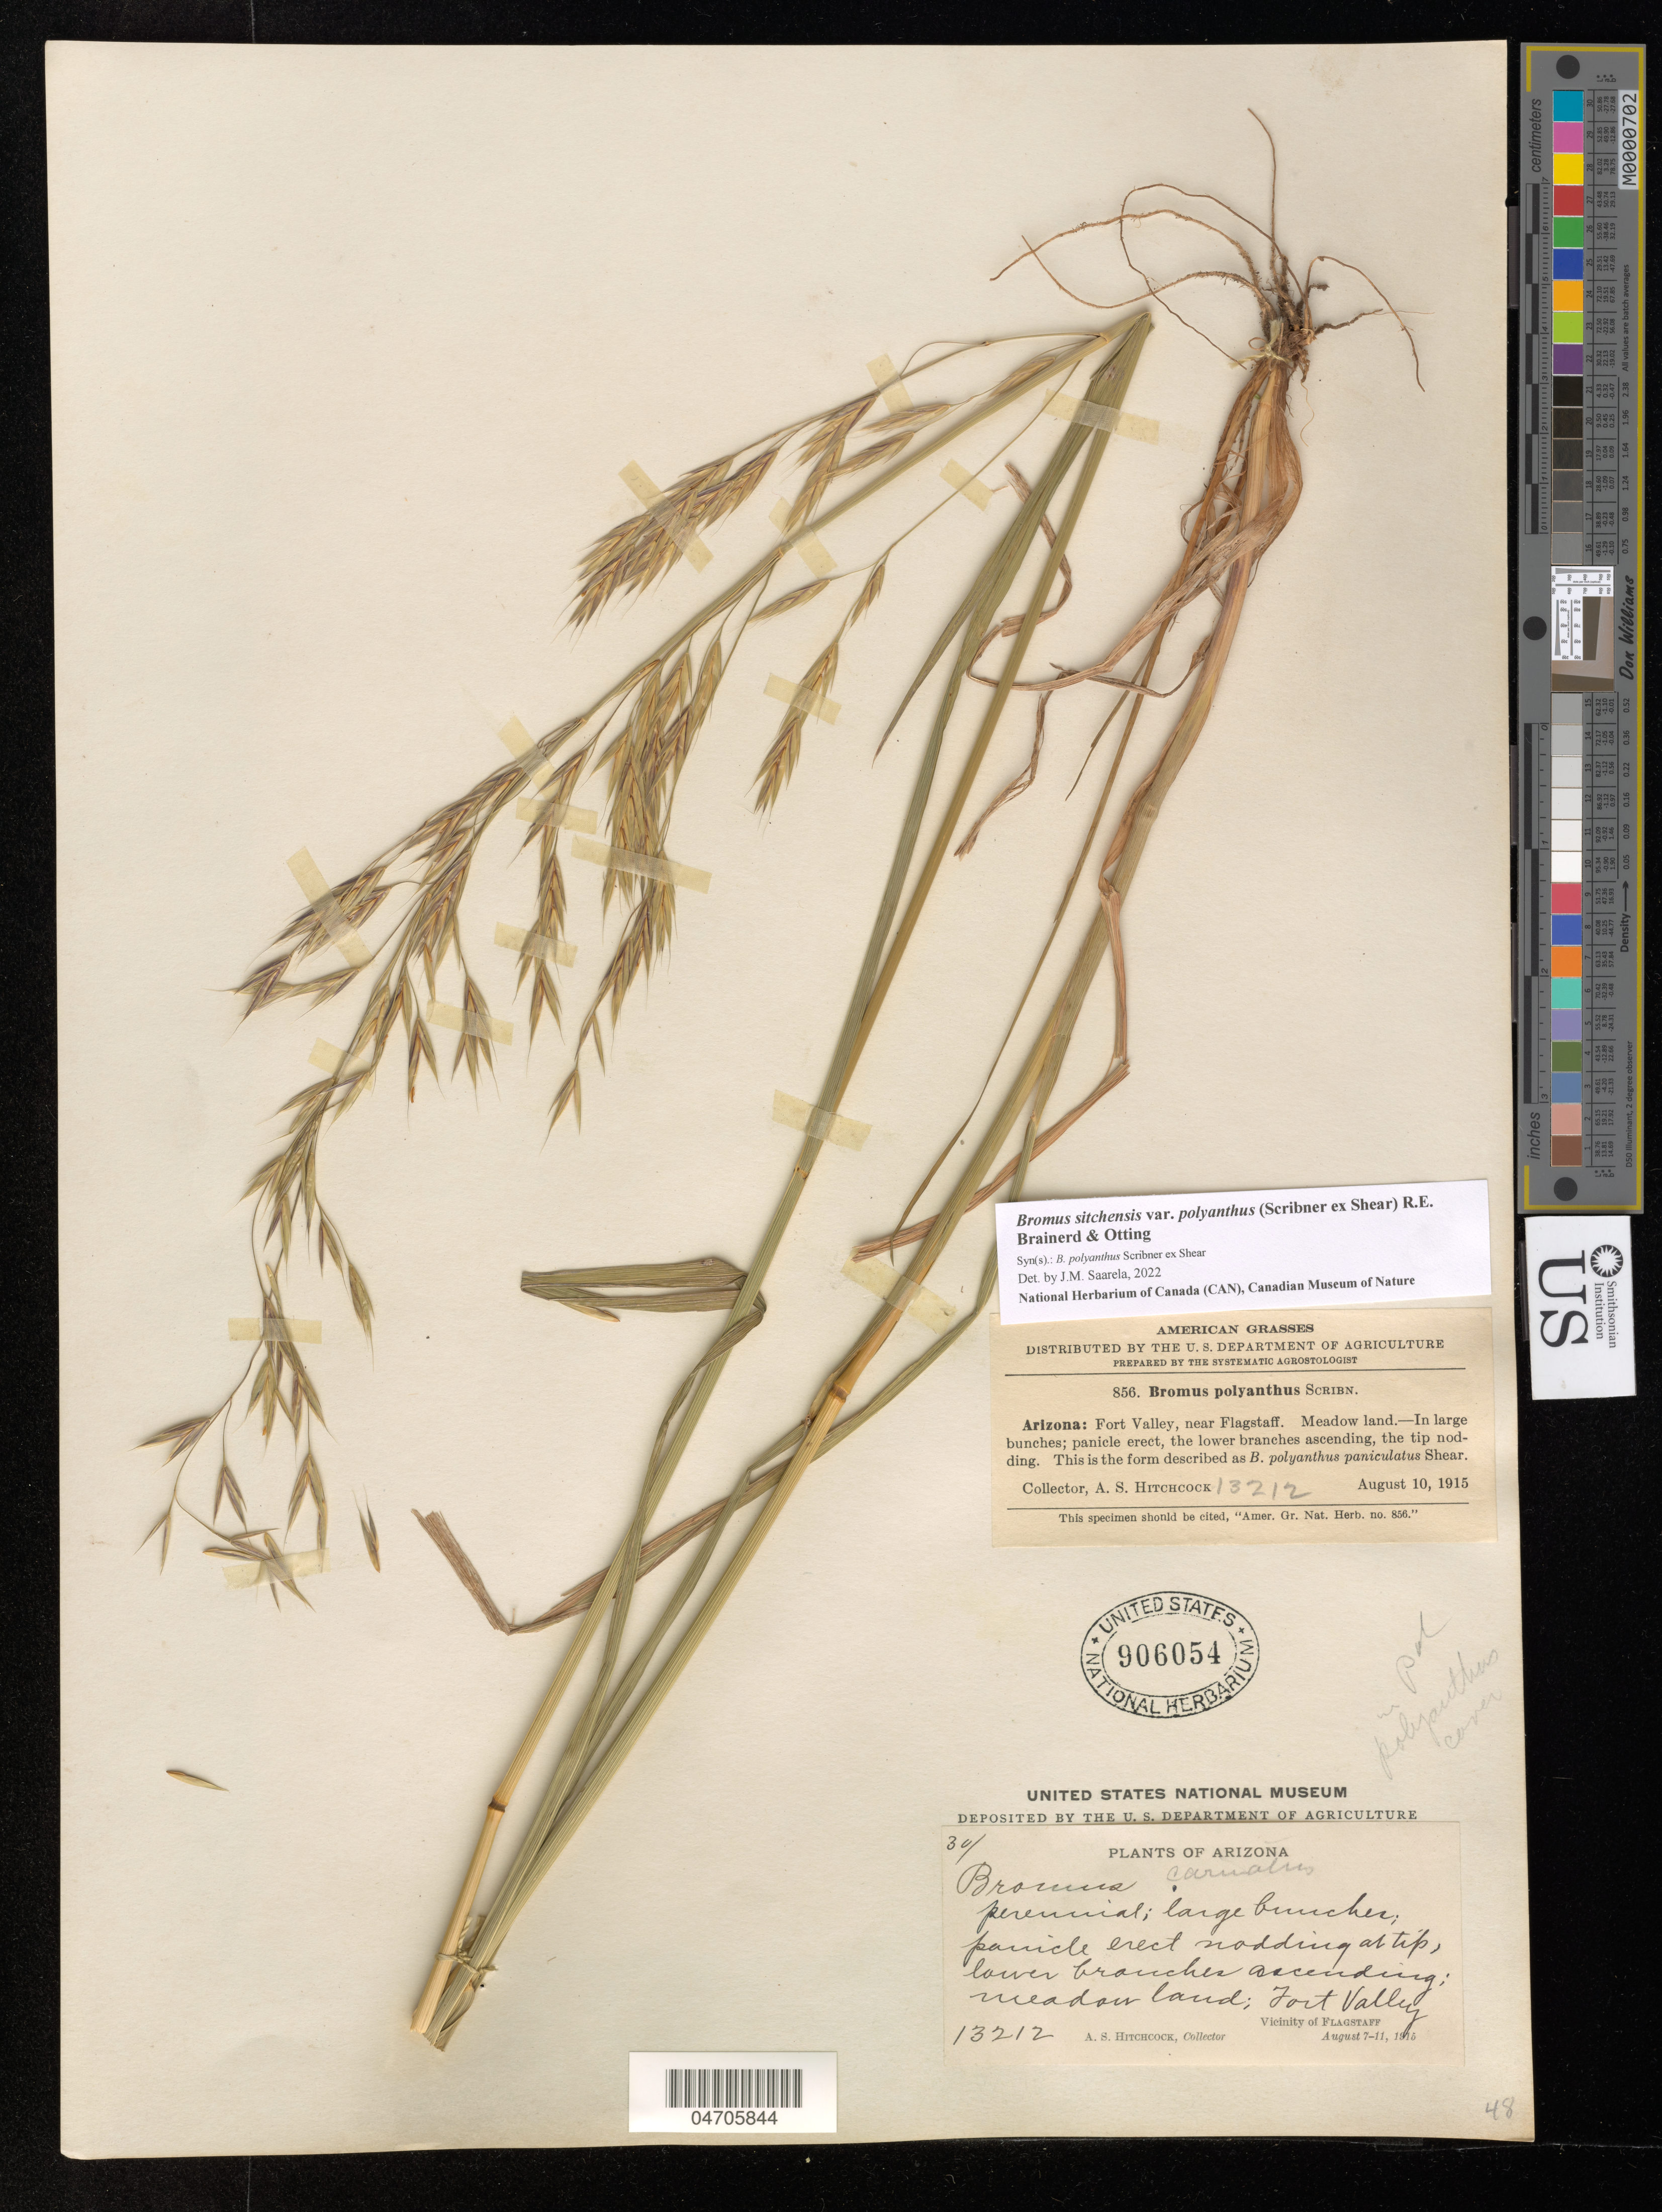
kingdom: Plantae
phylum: Tracheophyta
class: Liliopsida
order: Poales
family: Poaceae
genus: Bromus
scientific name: Bromus polyanthus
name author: Scribn. ex Shear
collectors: A. Hitchcock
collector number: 13212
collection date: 1915-08-10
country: United States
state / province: Arizona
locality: Fort Valley. Vicinity of Flagstaff.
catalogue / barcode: US 906054